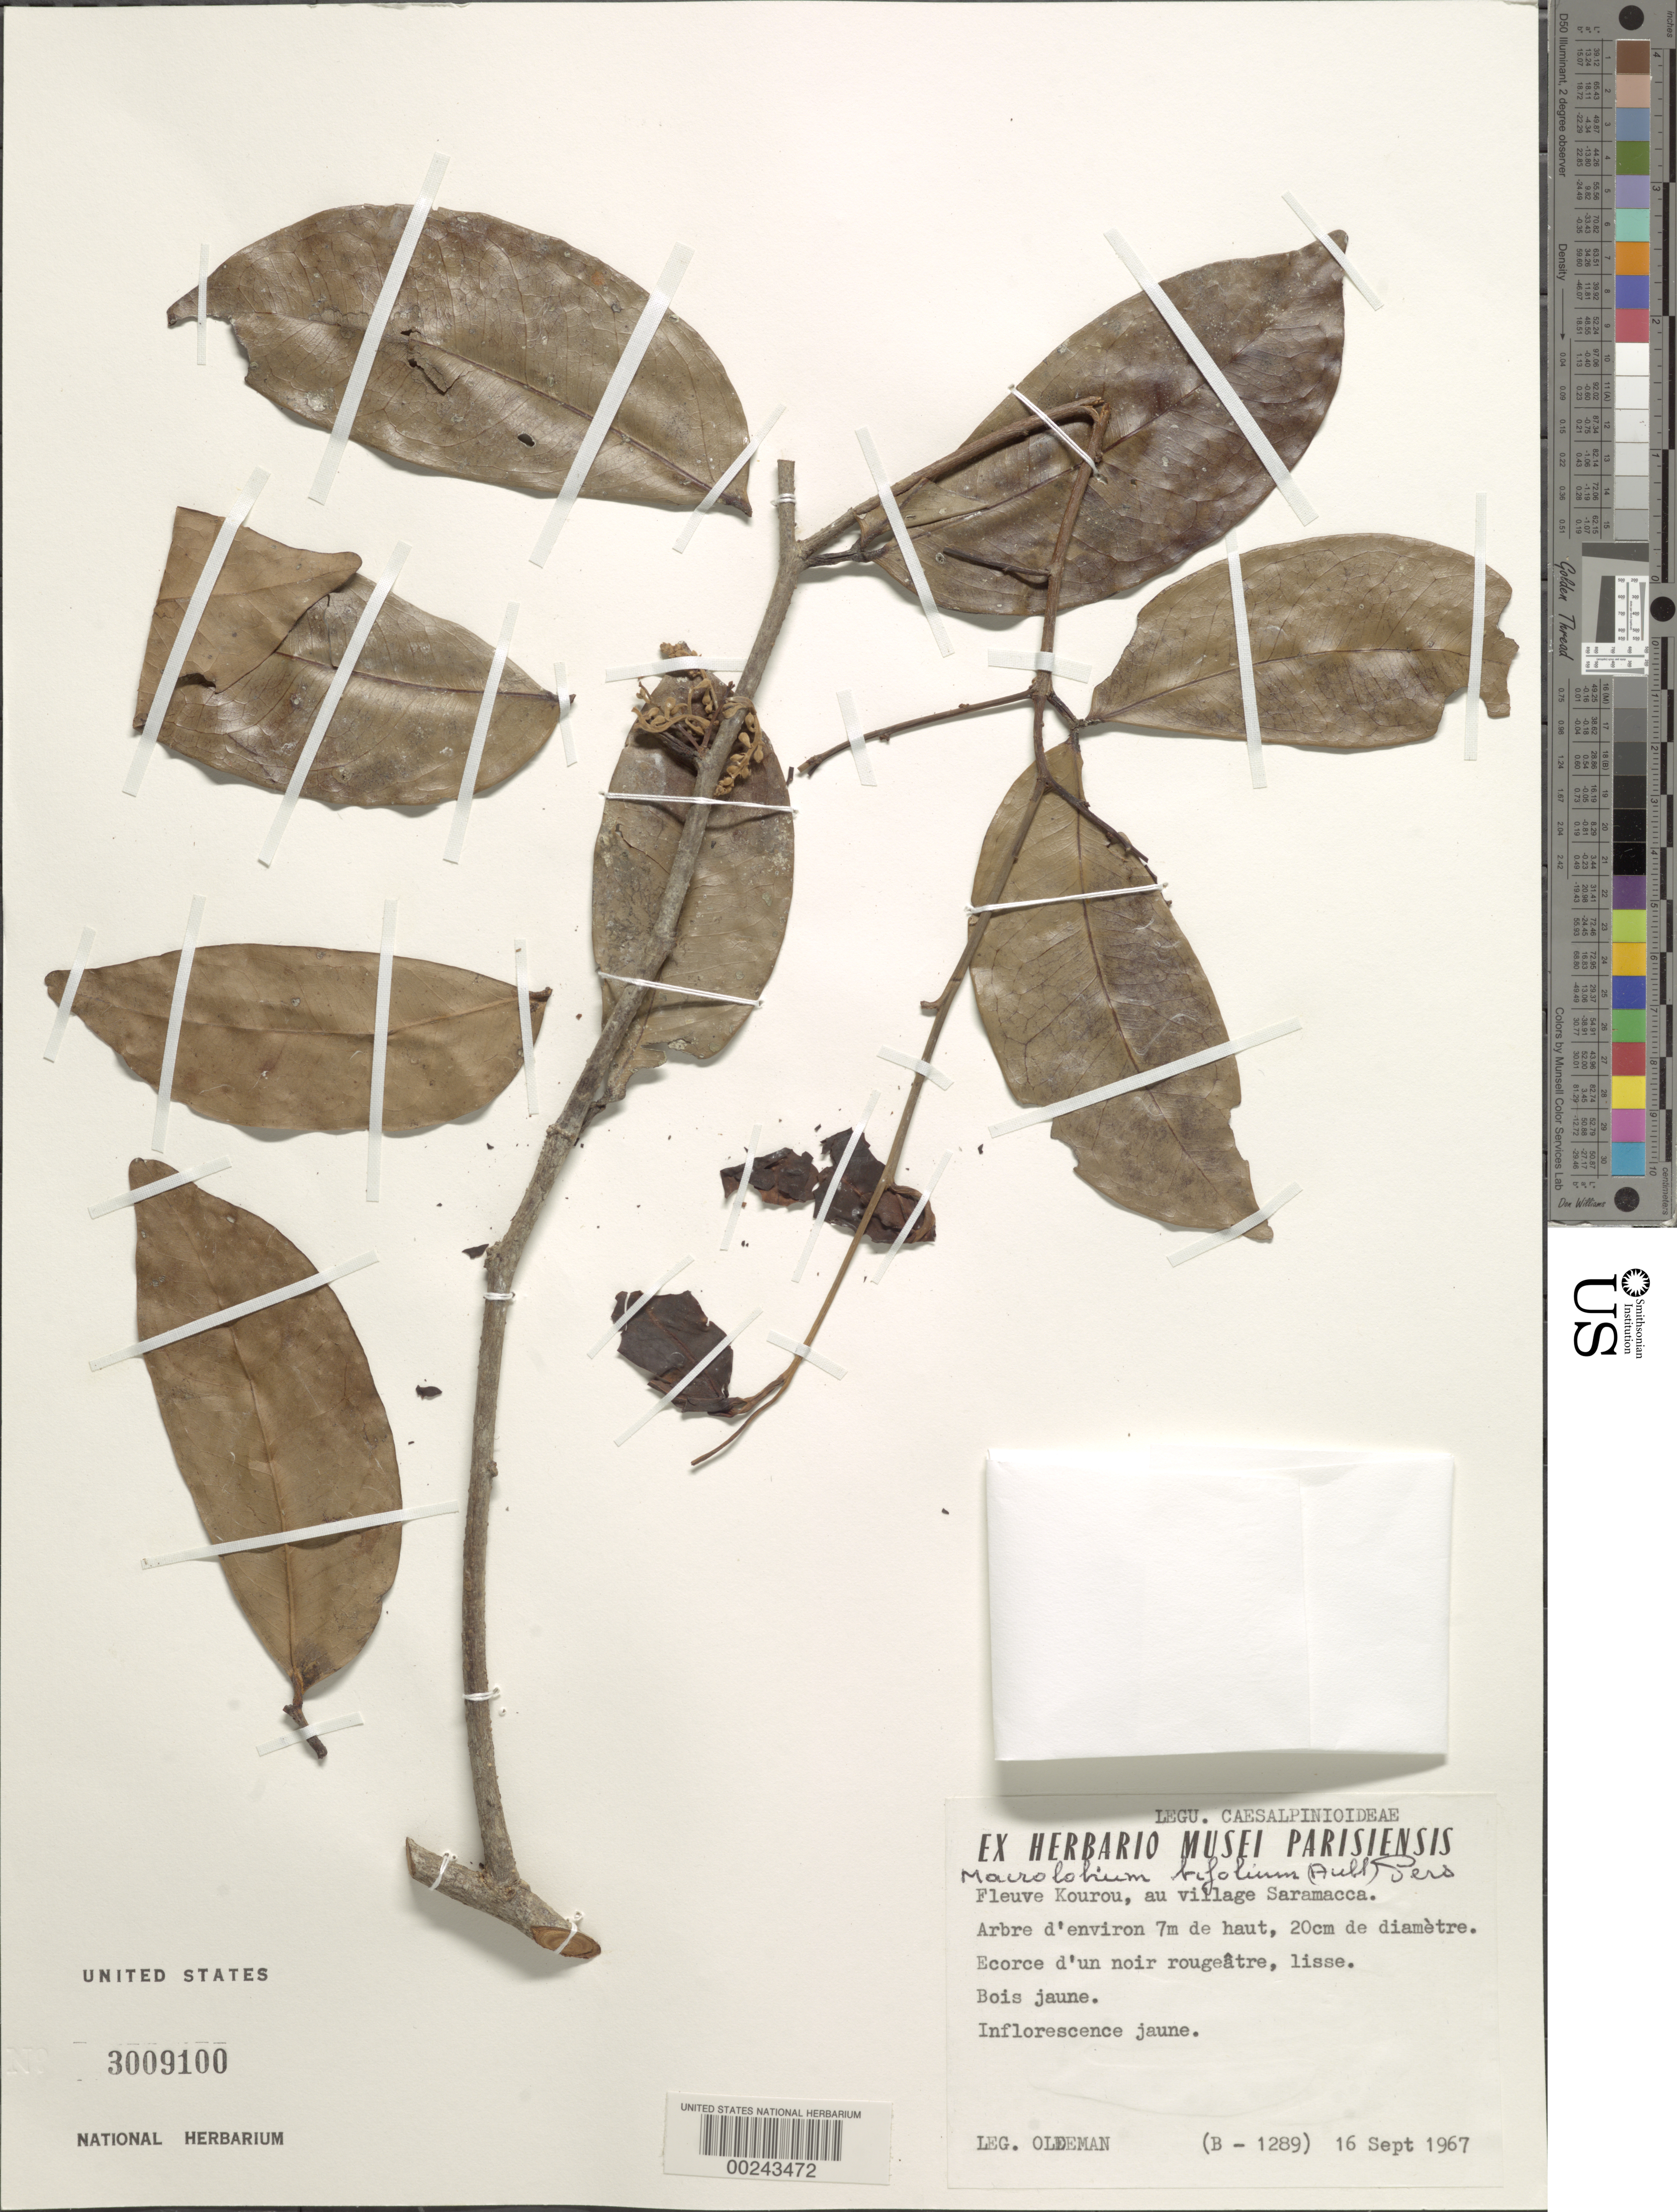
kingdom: Plantae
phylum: Tracheophyta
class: Magnoliopsida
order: Fabales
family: Fabaceae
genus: Macrolobium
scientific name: Macrolobium bifolium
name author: (Aubl.) Pers.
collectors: R. Oldeman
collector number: B-1289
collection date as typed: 16 Sep 1967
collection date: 1967-09-16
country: French Guiana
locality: Fleuve kourou, in the village of saramacca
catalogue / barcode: US 3009100